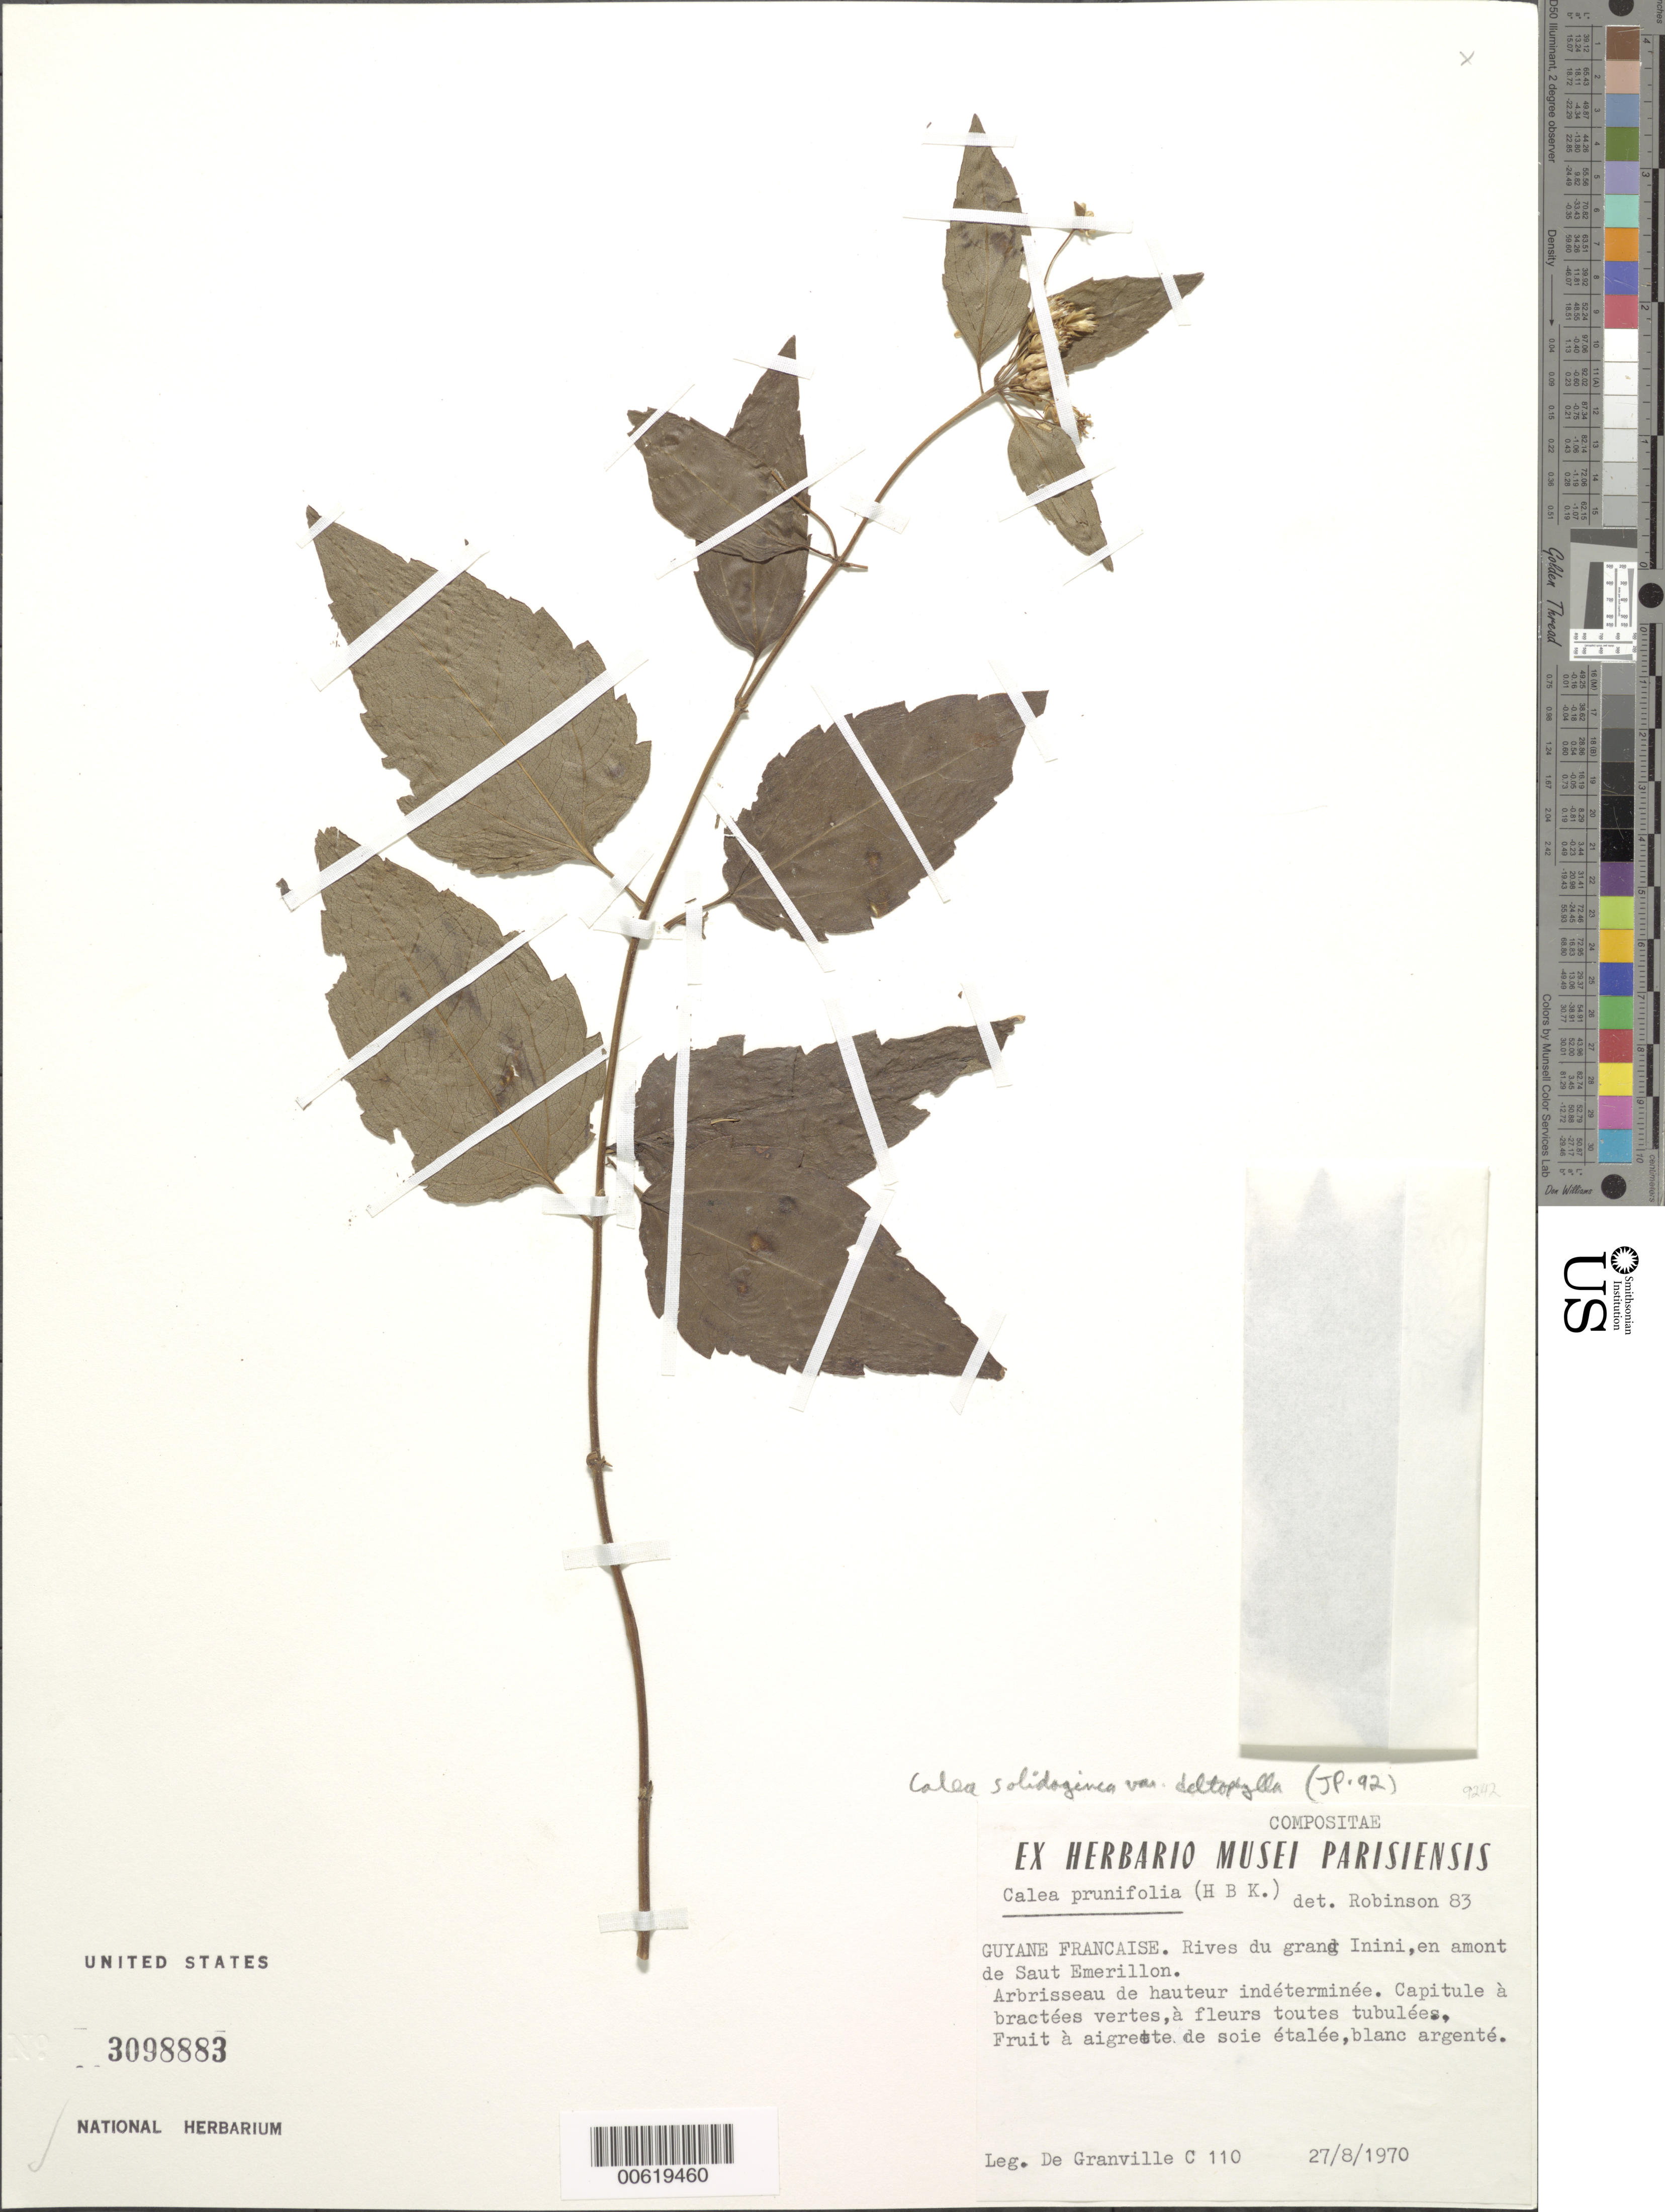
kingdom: Plantae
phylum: Tracheophyta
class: Magnoliopsida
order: Asterales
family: Asteraceae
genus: Calea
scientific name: Calea solidaginea subsp. deltophylla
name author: (R.S. Cowan) Pruski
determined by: Pruski, J. F.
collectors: J.-J. de Granville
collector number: C 110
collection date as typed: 27-Aug-70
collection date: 1970-08-27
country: French Guiana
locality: Rives du grand Inini, en amont de Saut Emerillon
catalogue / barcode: US 3098883